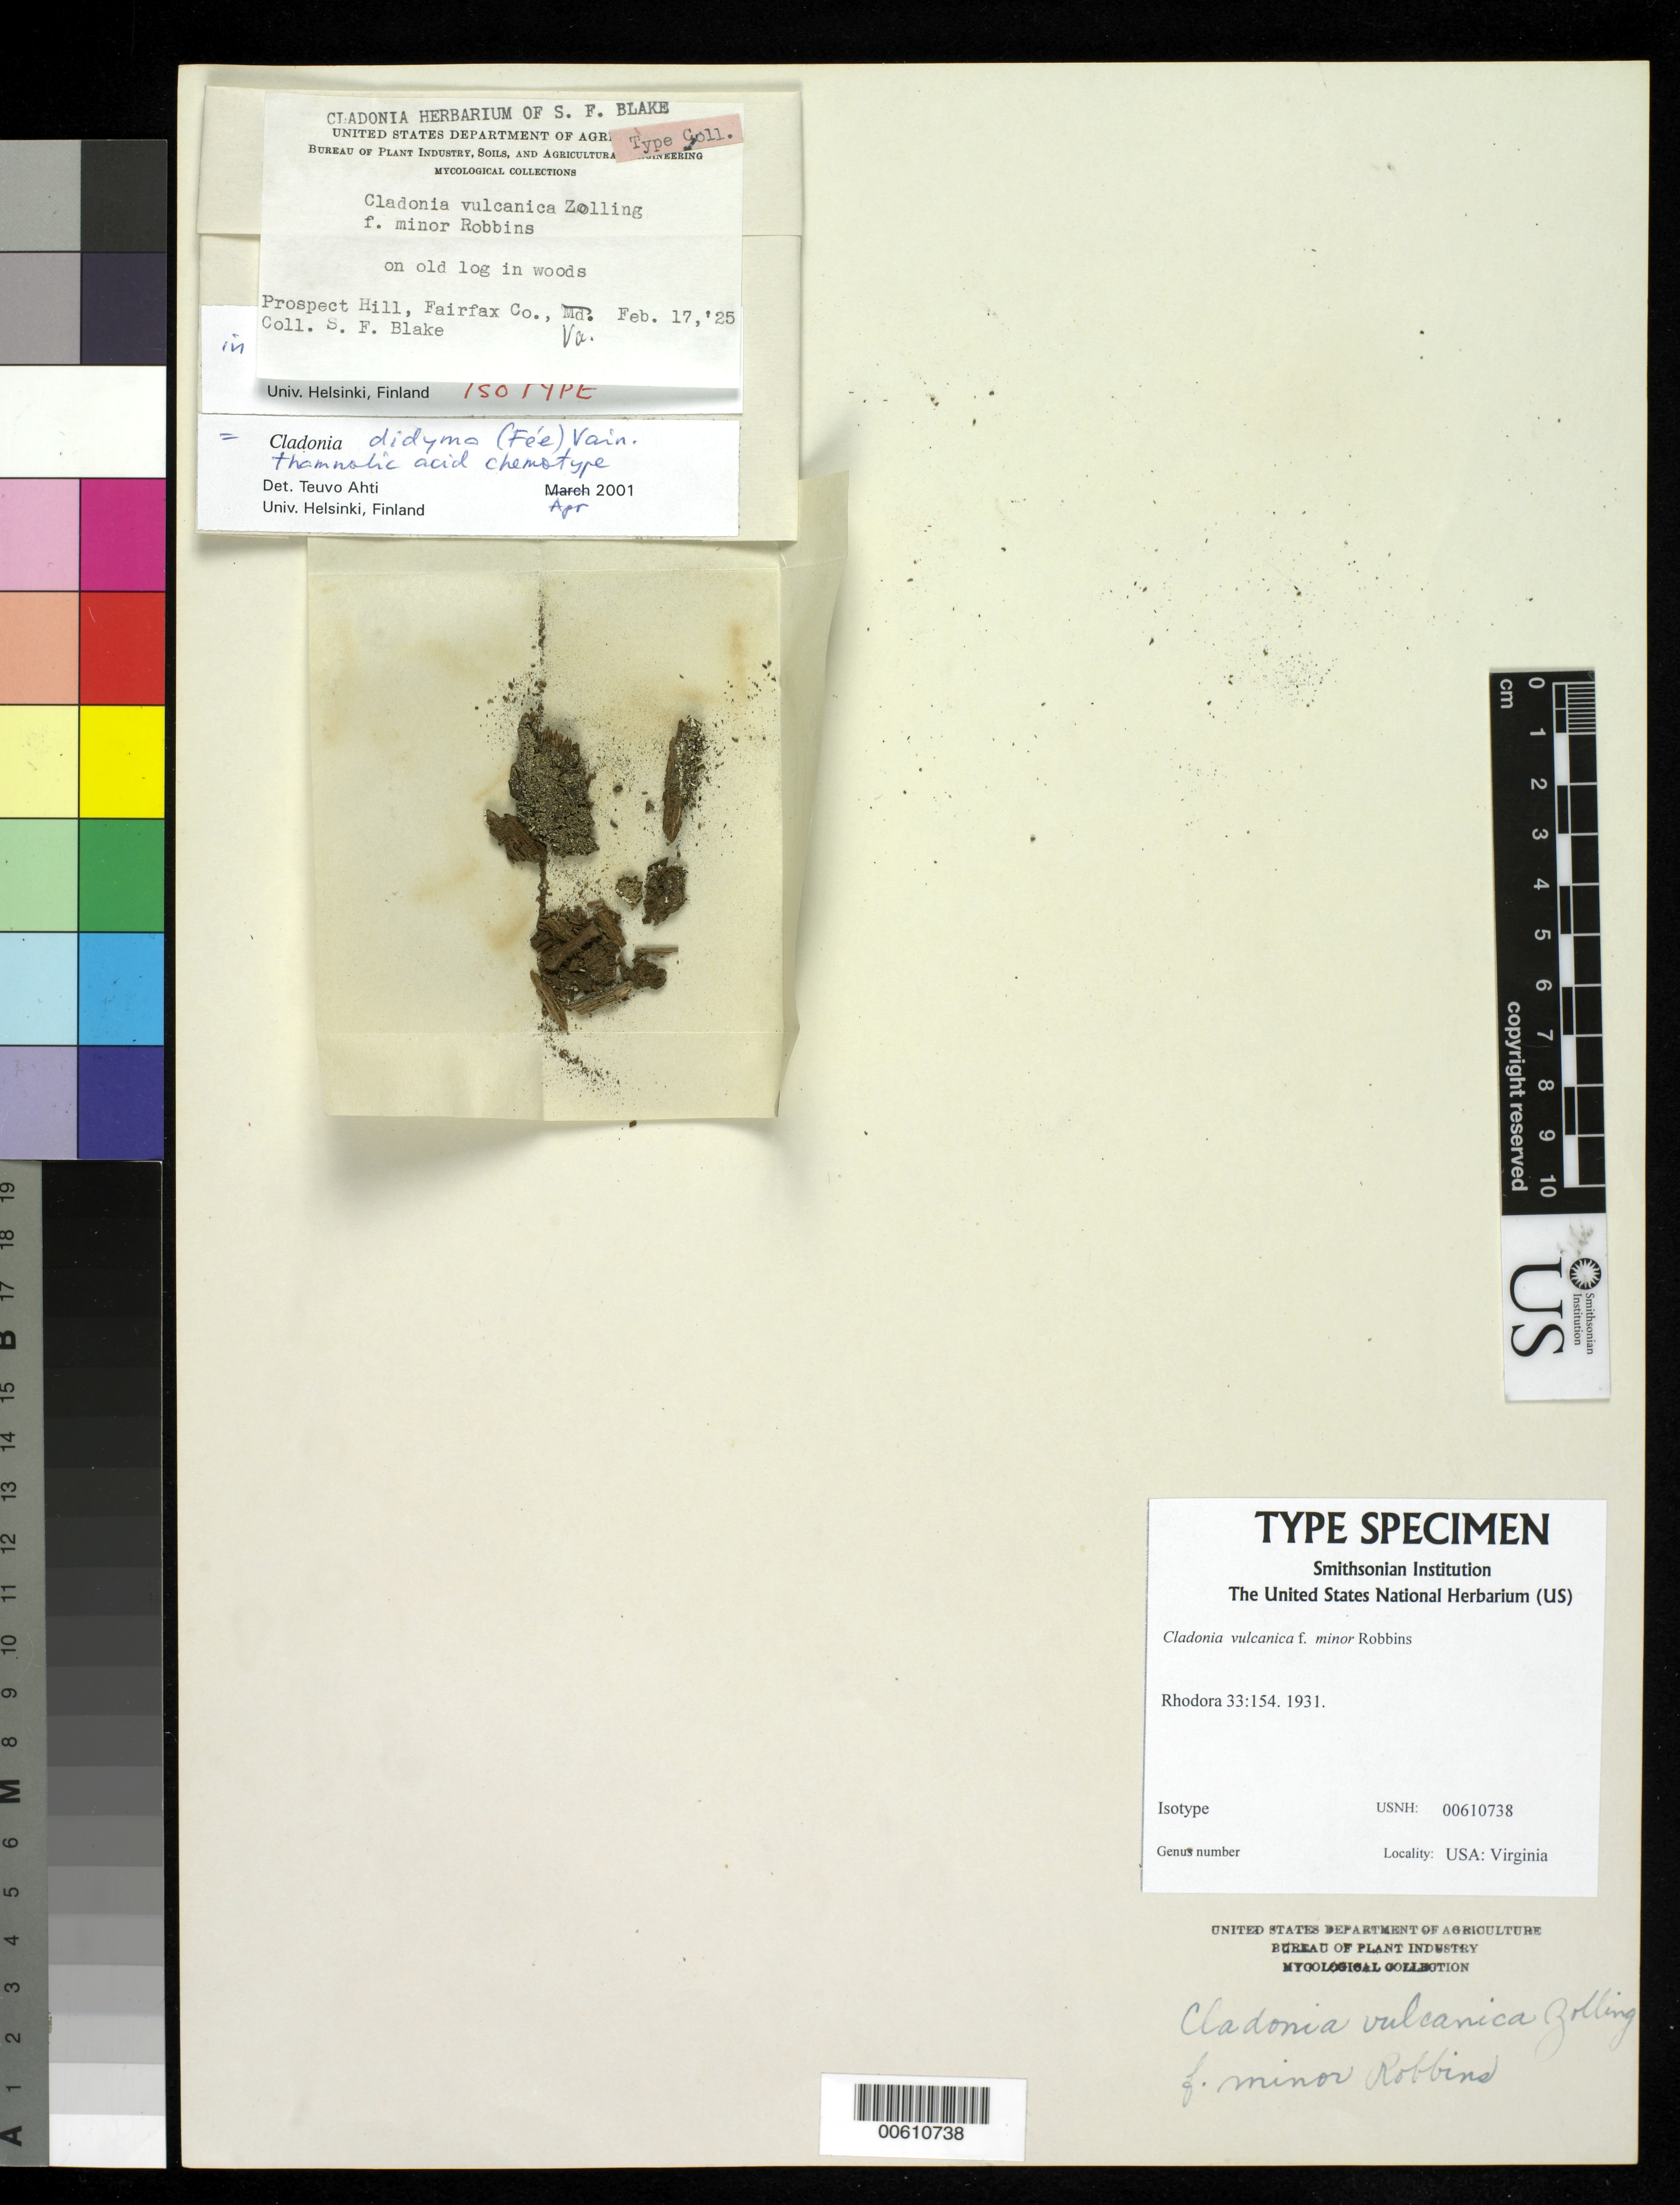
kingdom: Fungi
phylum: Ascomycota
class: Lecanoromycetes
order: Lecanorales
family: Cladoniaceae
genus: Cladonia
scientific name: Cladonia vulcanica f. minor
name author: Robbins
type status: Isotype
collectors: S. Blake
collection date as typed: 17 Feb 1925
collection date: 1925-02-17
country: United States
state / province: Virginia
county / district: Fairfax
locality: Prospect Hill.